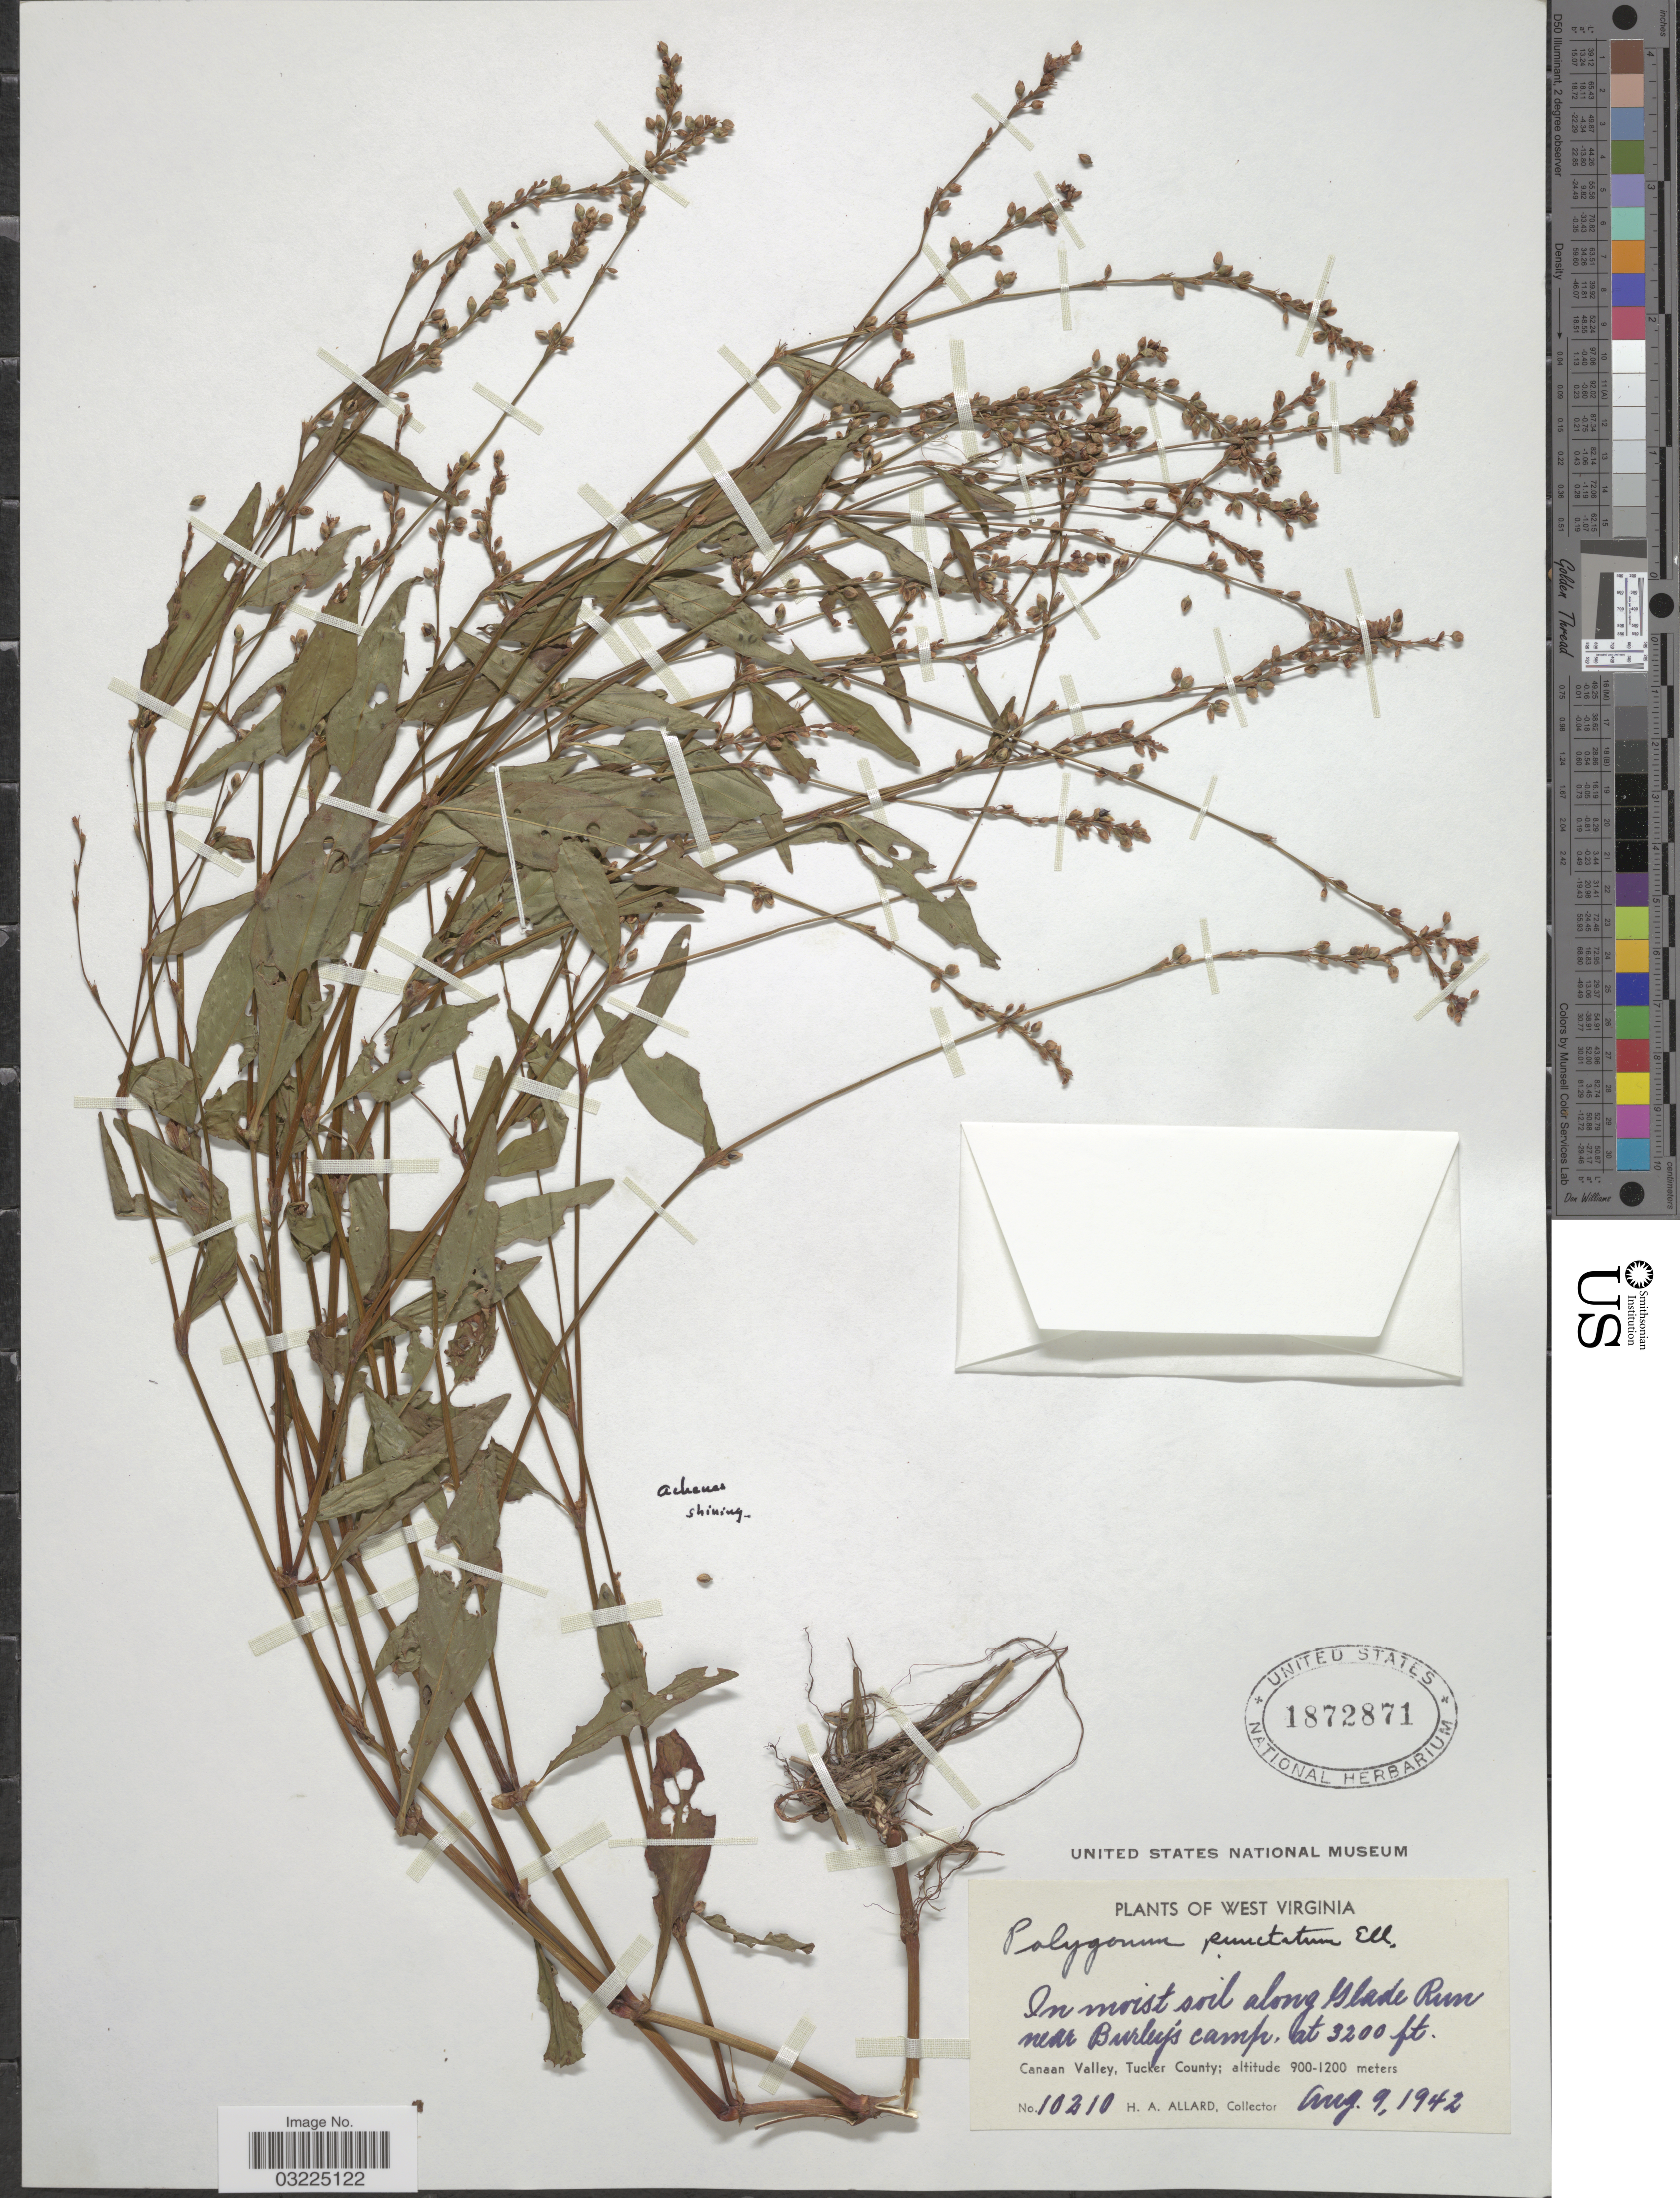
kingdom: Plantae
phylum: Tracheophyta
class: Magnoliopsida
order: Caryophyllales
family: Polygonaceae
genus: Persicaria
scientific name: Persicaria punctata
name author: (Elliott) Small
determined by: Atha, D. E.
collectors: H. A. Allard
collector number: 10210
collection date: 1942-08-09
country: United States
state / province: West Virginia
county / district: Tucker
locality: In moist soil along Glade Run near Burley's camp. Canaan Valley, Tucker County.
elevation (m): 975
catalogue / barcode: US 1872871